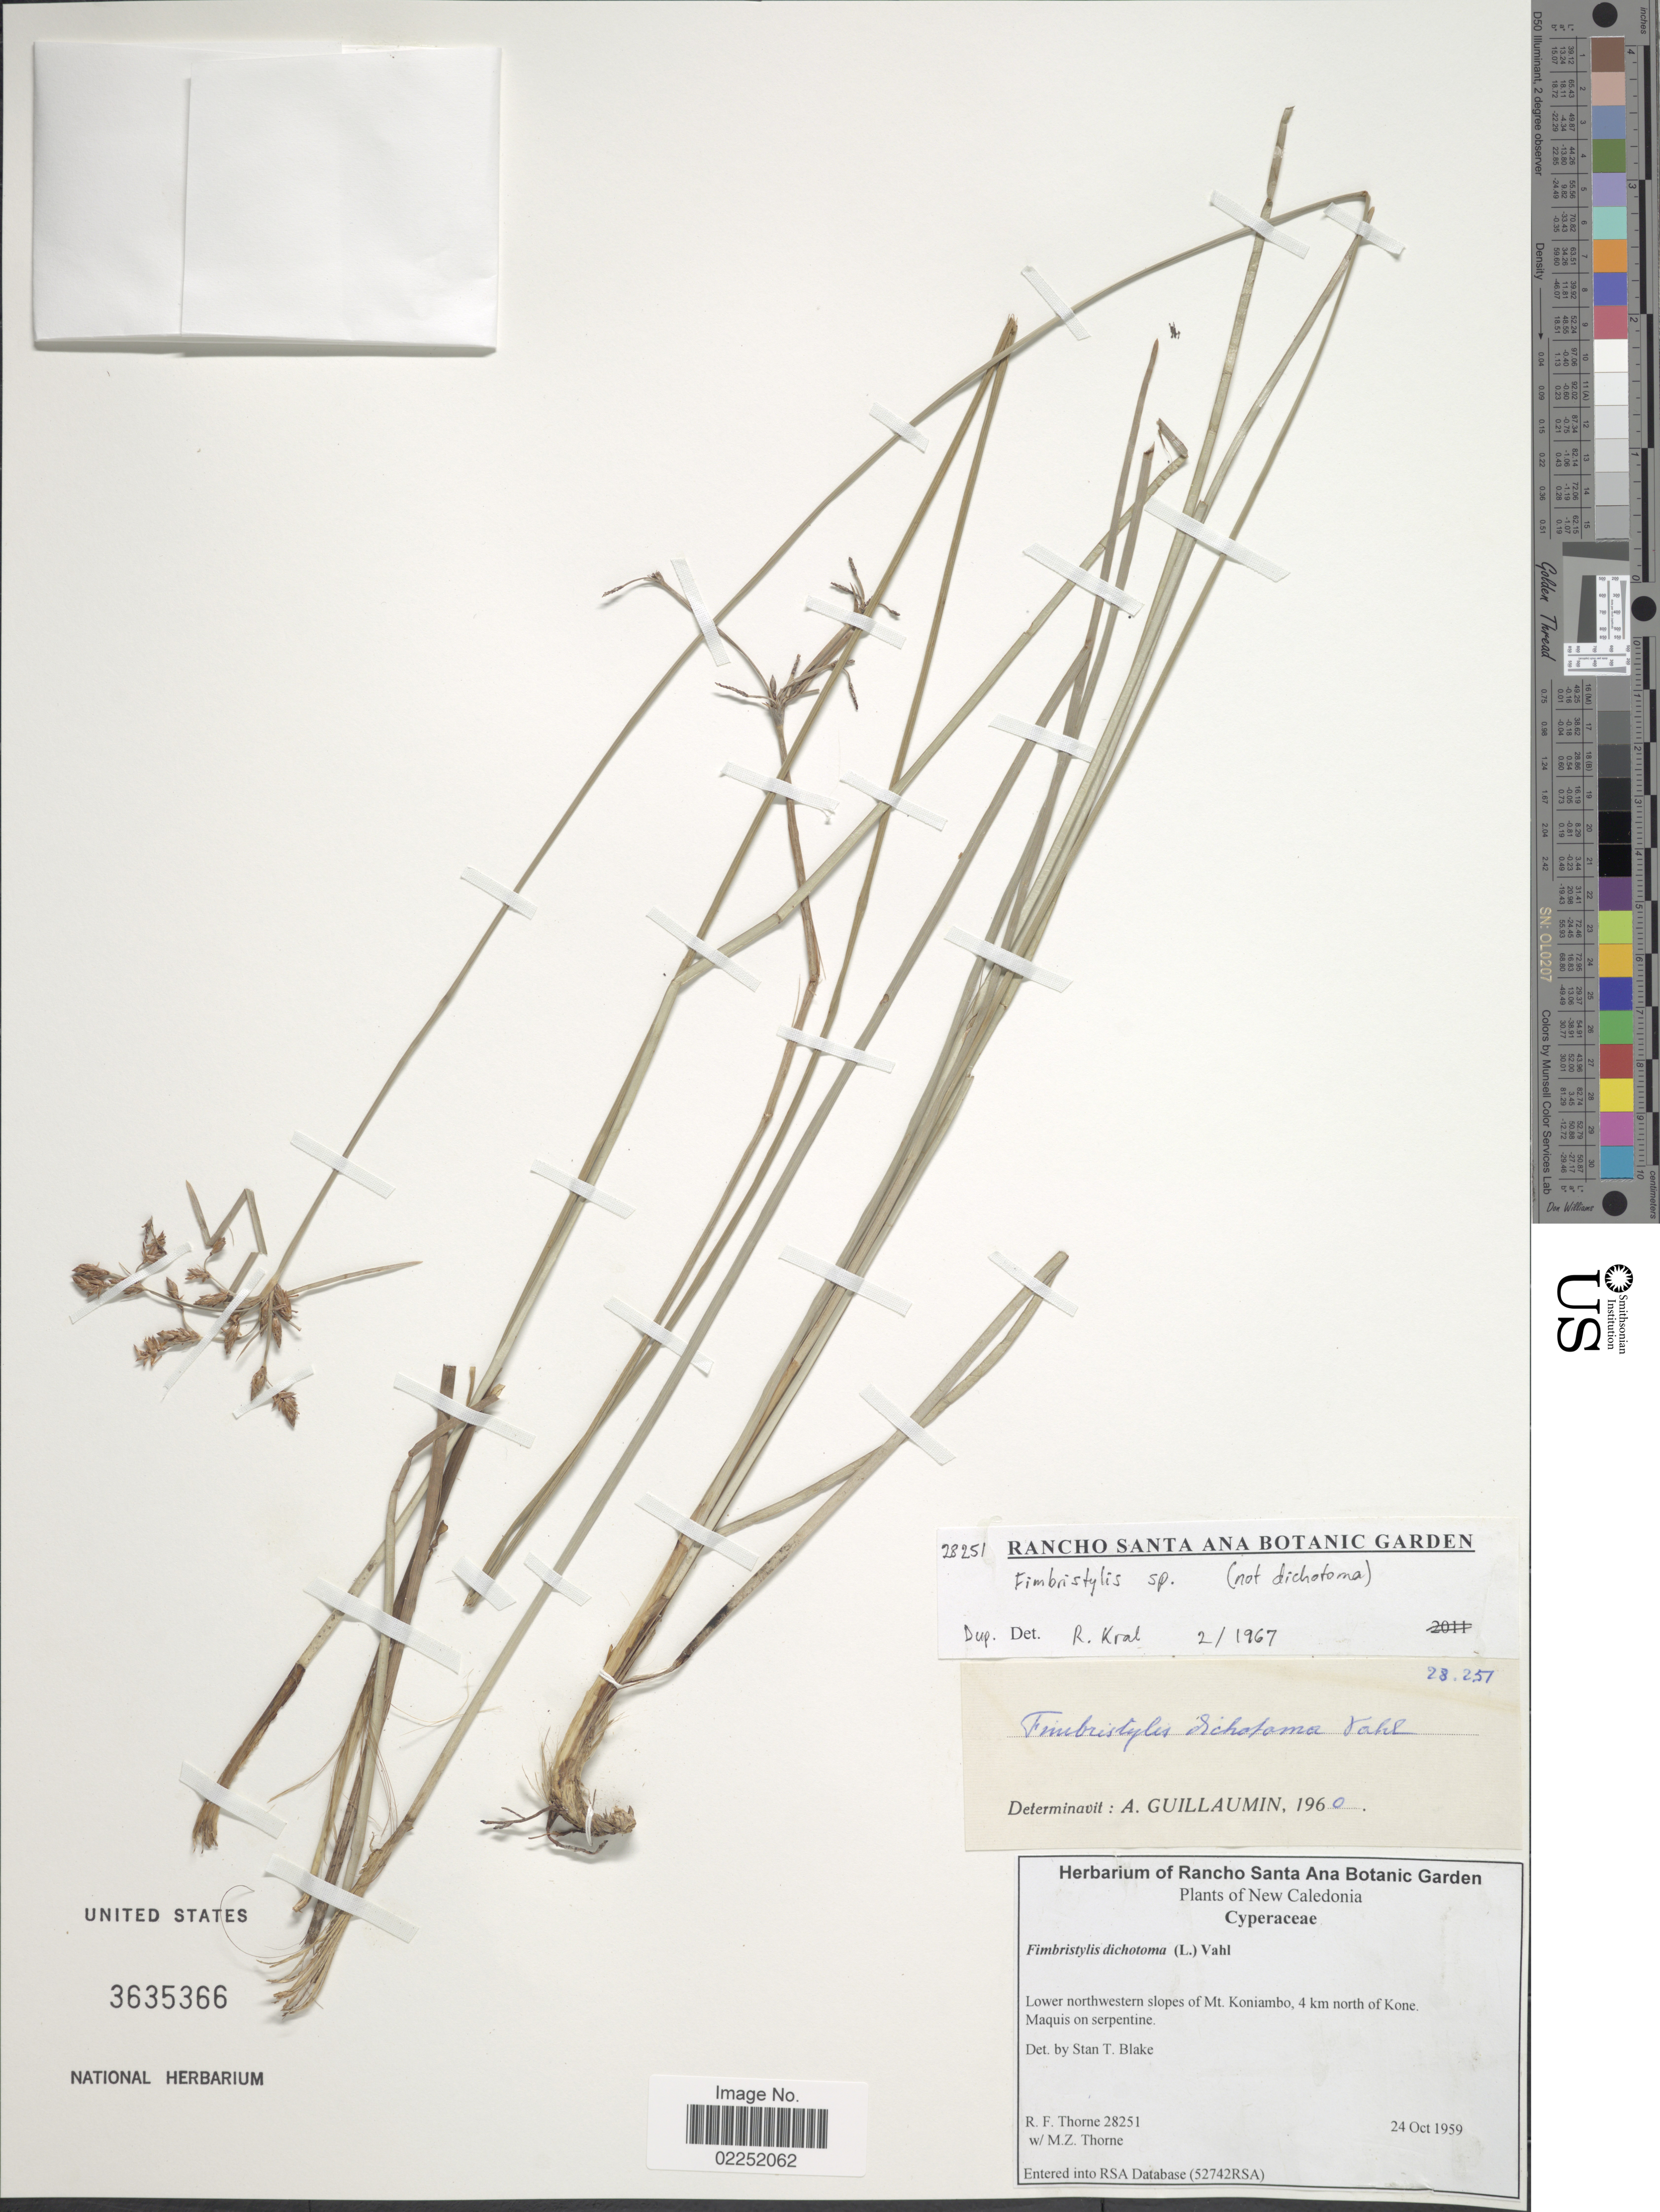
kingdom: Plantae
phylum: Tracheophyta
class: Liliopsida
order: Poales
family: Cyperaceae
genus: Fimbristylis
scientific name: Fimbristylis sp.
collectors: R. F. Thorne & M. Thorne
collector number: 28251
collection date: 1959-10-24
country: New Caledonia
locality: Lower northwestern slopes of Mt Koniambo, 4 km north of Kone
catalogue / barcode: US 3635366